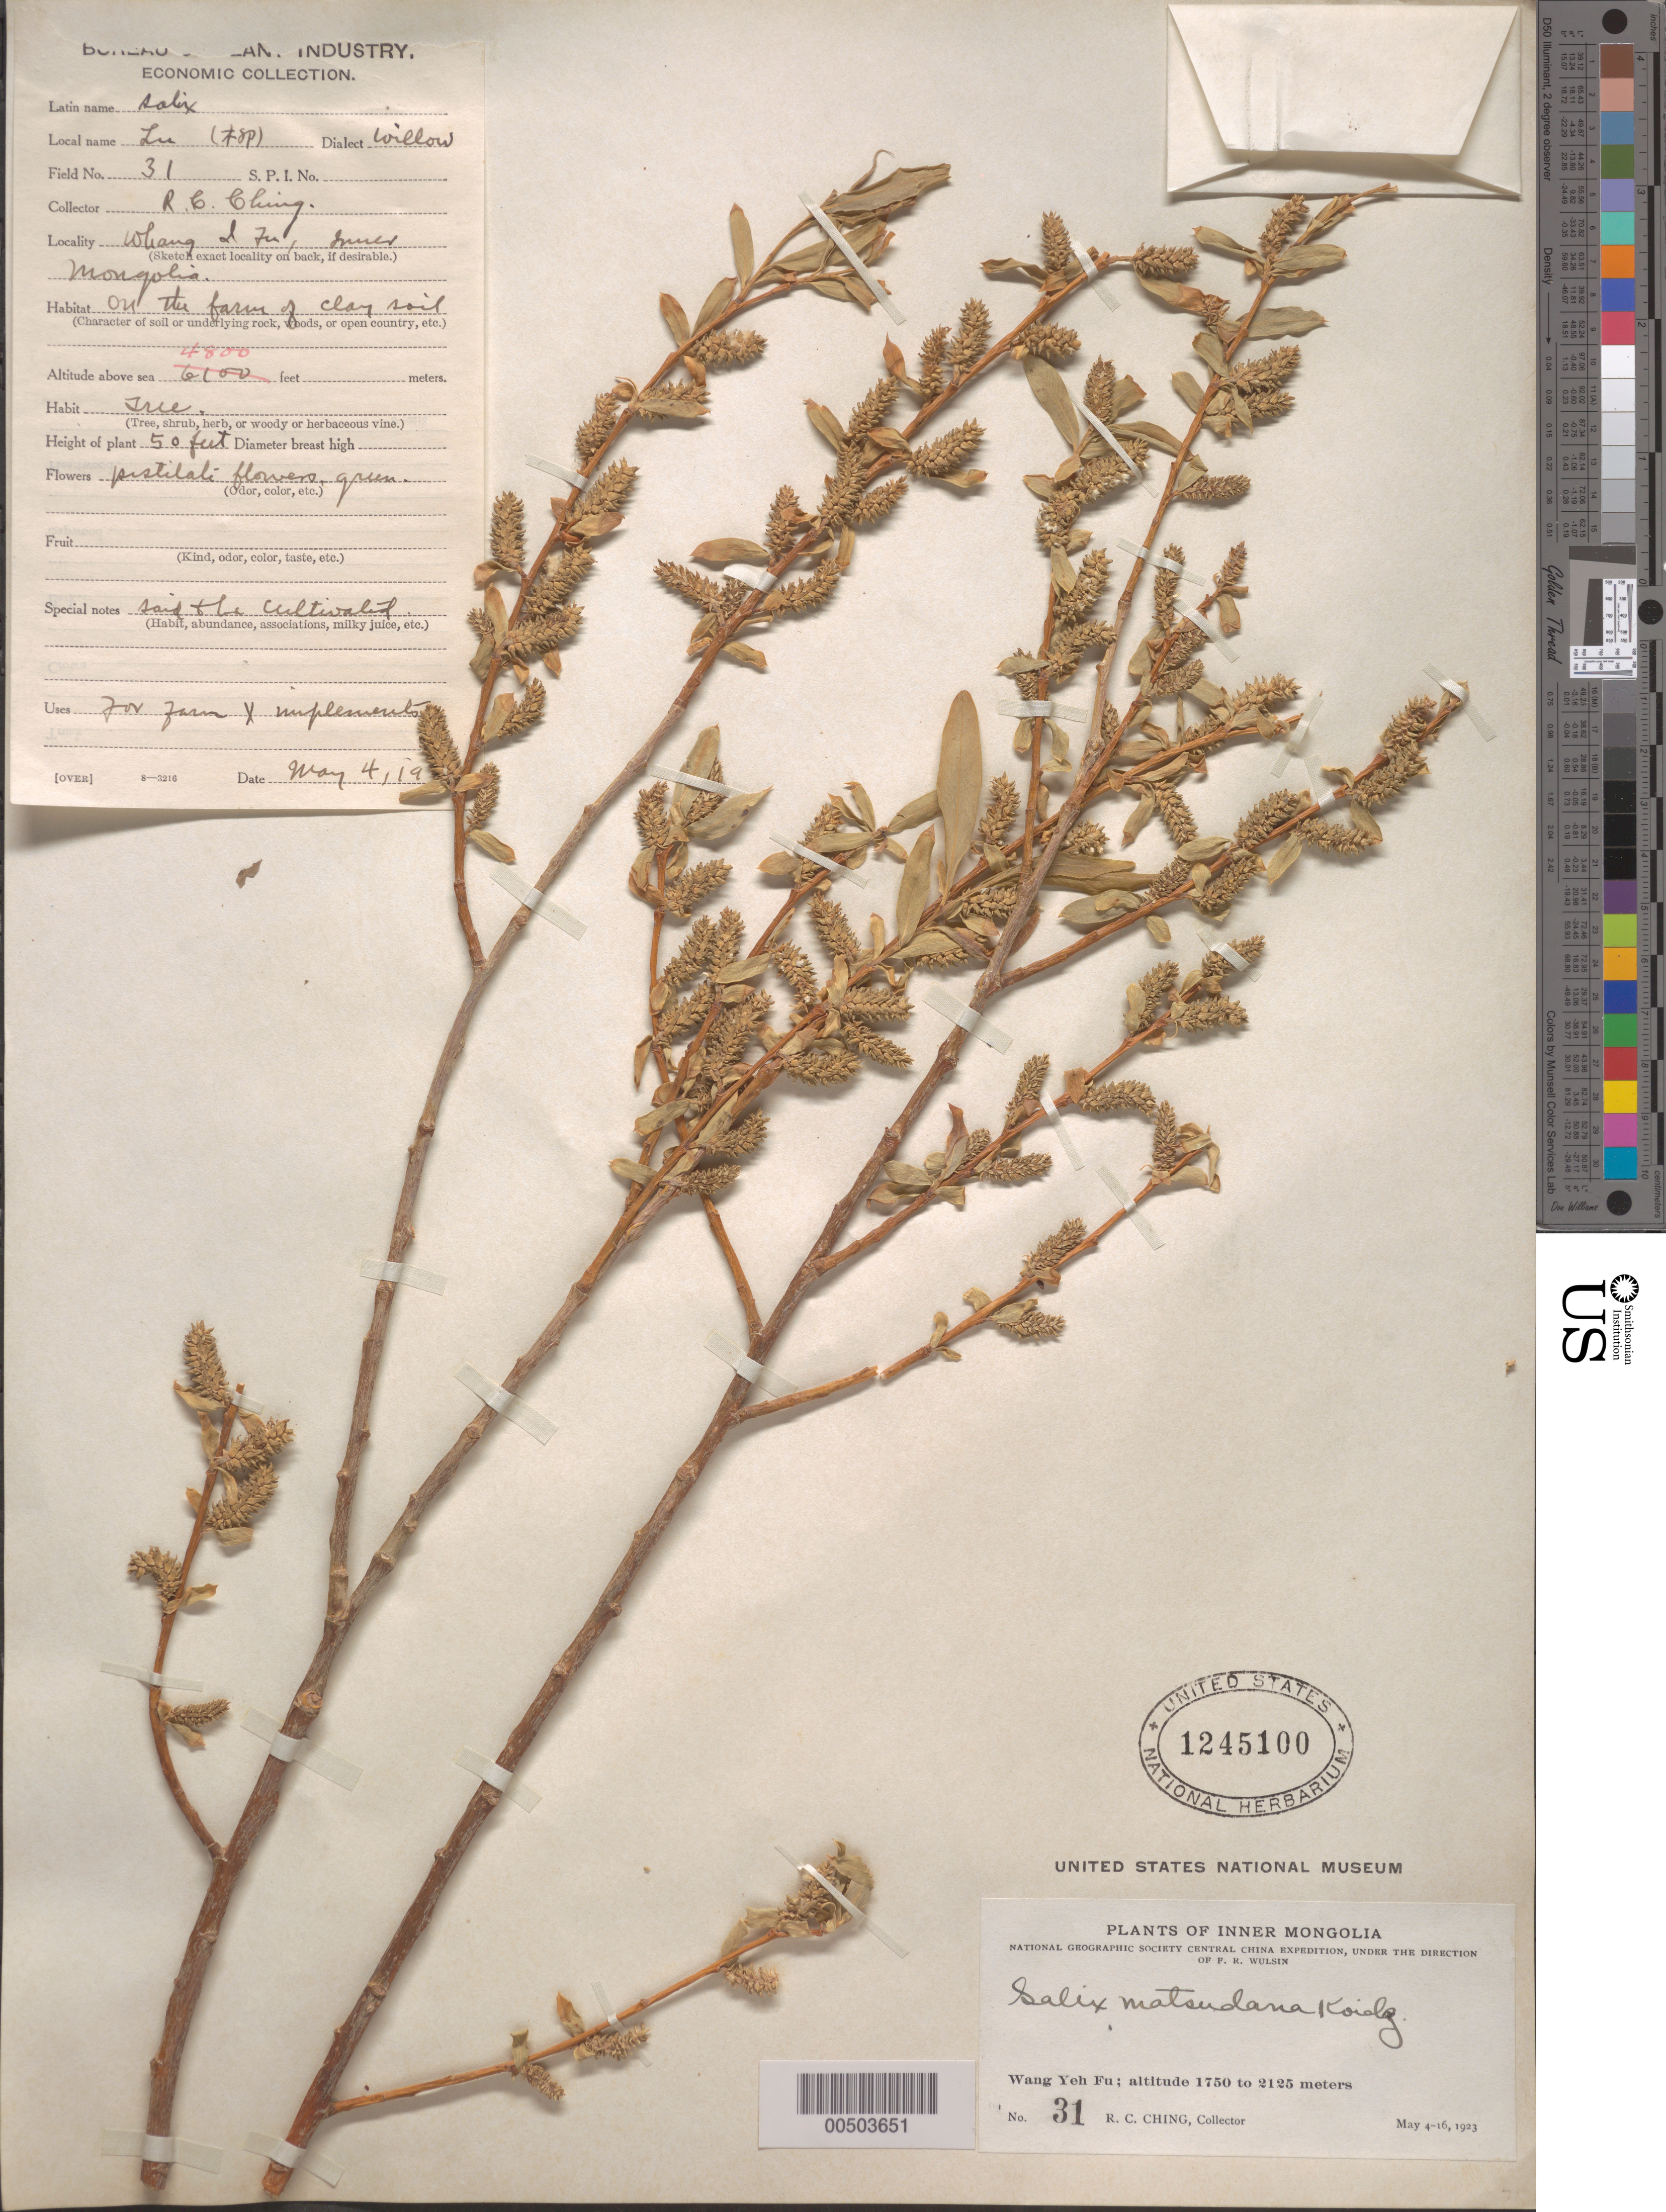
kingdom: Plantae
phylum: Tracheophyta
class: Magnoliopsida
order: Malpighiales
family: Salicaceae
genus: Salix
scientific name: Salix matsudana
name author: Koidz.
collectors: R. C. Ching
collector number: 31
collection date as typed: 04 May 1923 to 16 May 1923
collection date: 1923-05-04/1923-05-16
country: China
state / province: Nei Monggol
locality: Wang Yeh Fu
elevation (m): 1750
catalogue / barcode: US 1245100